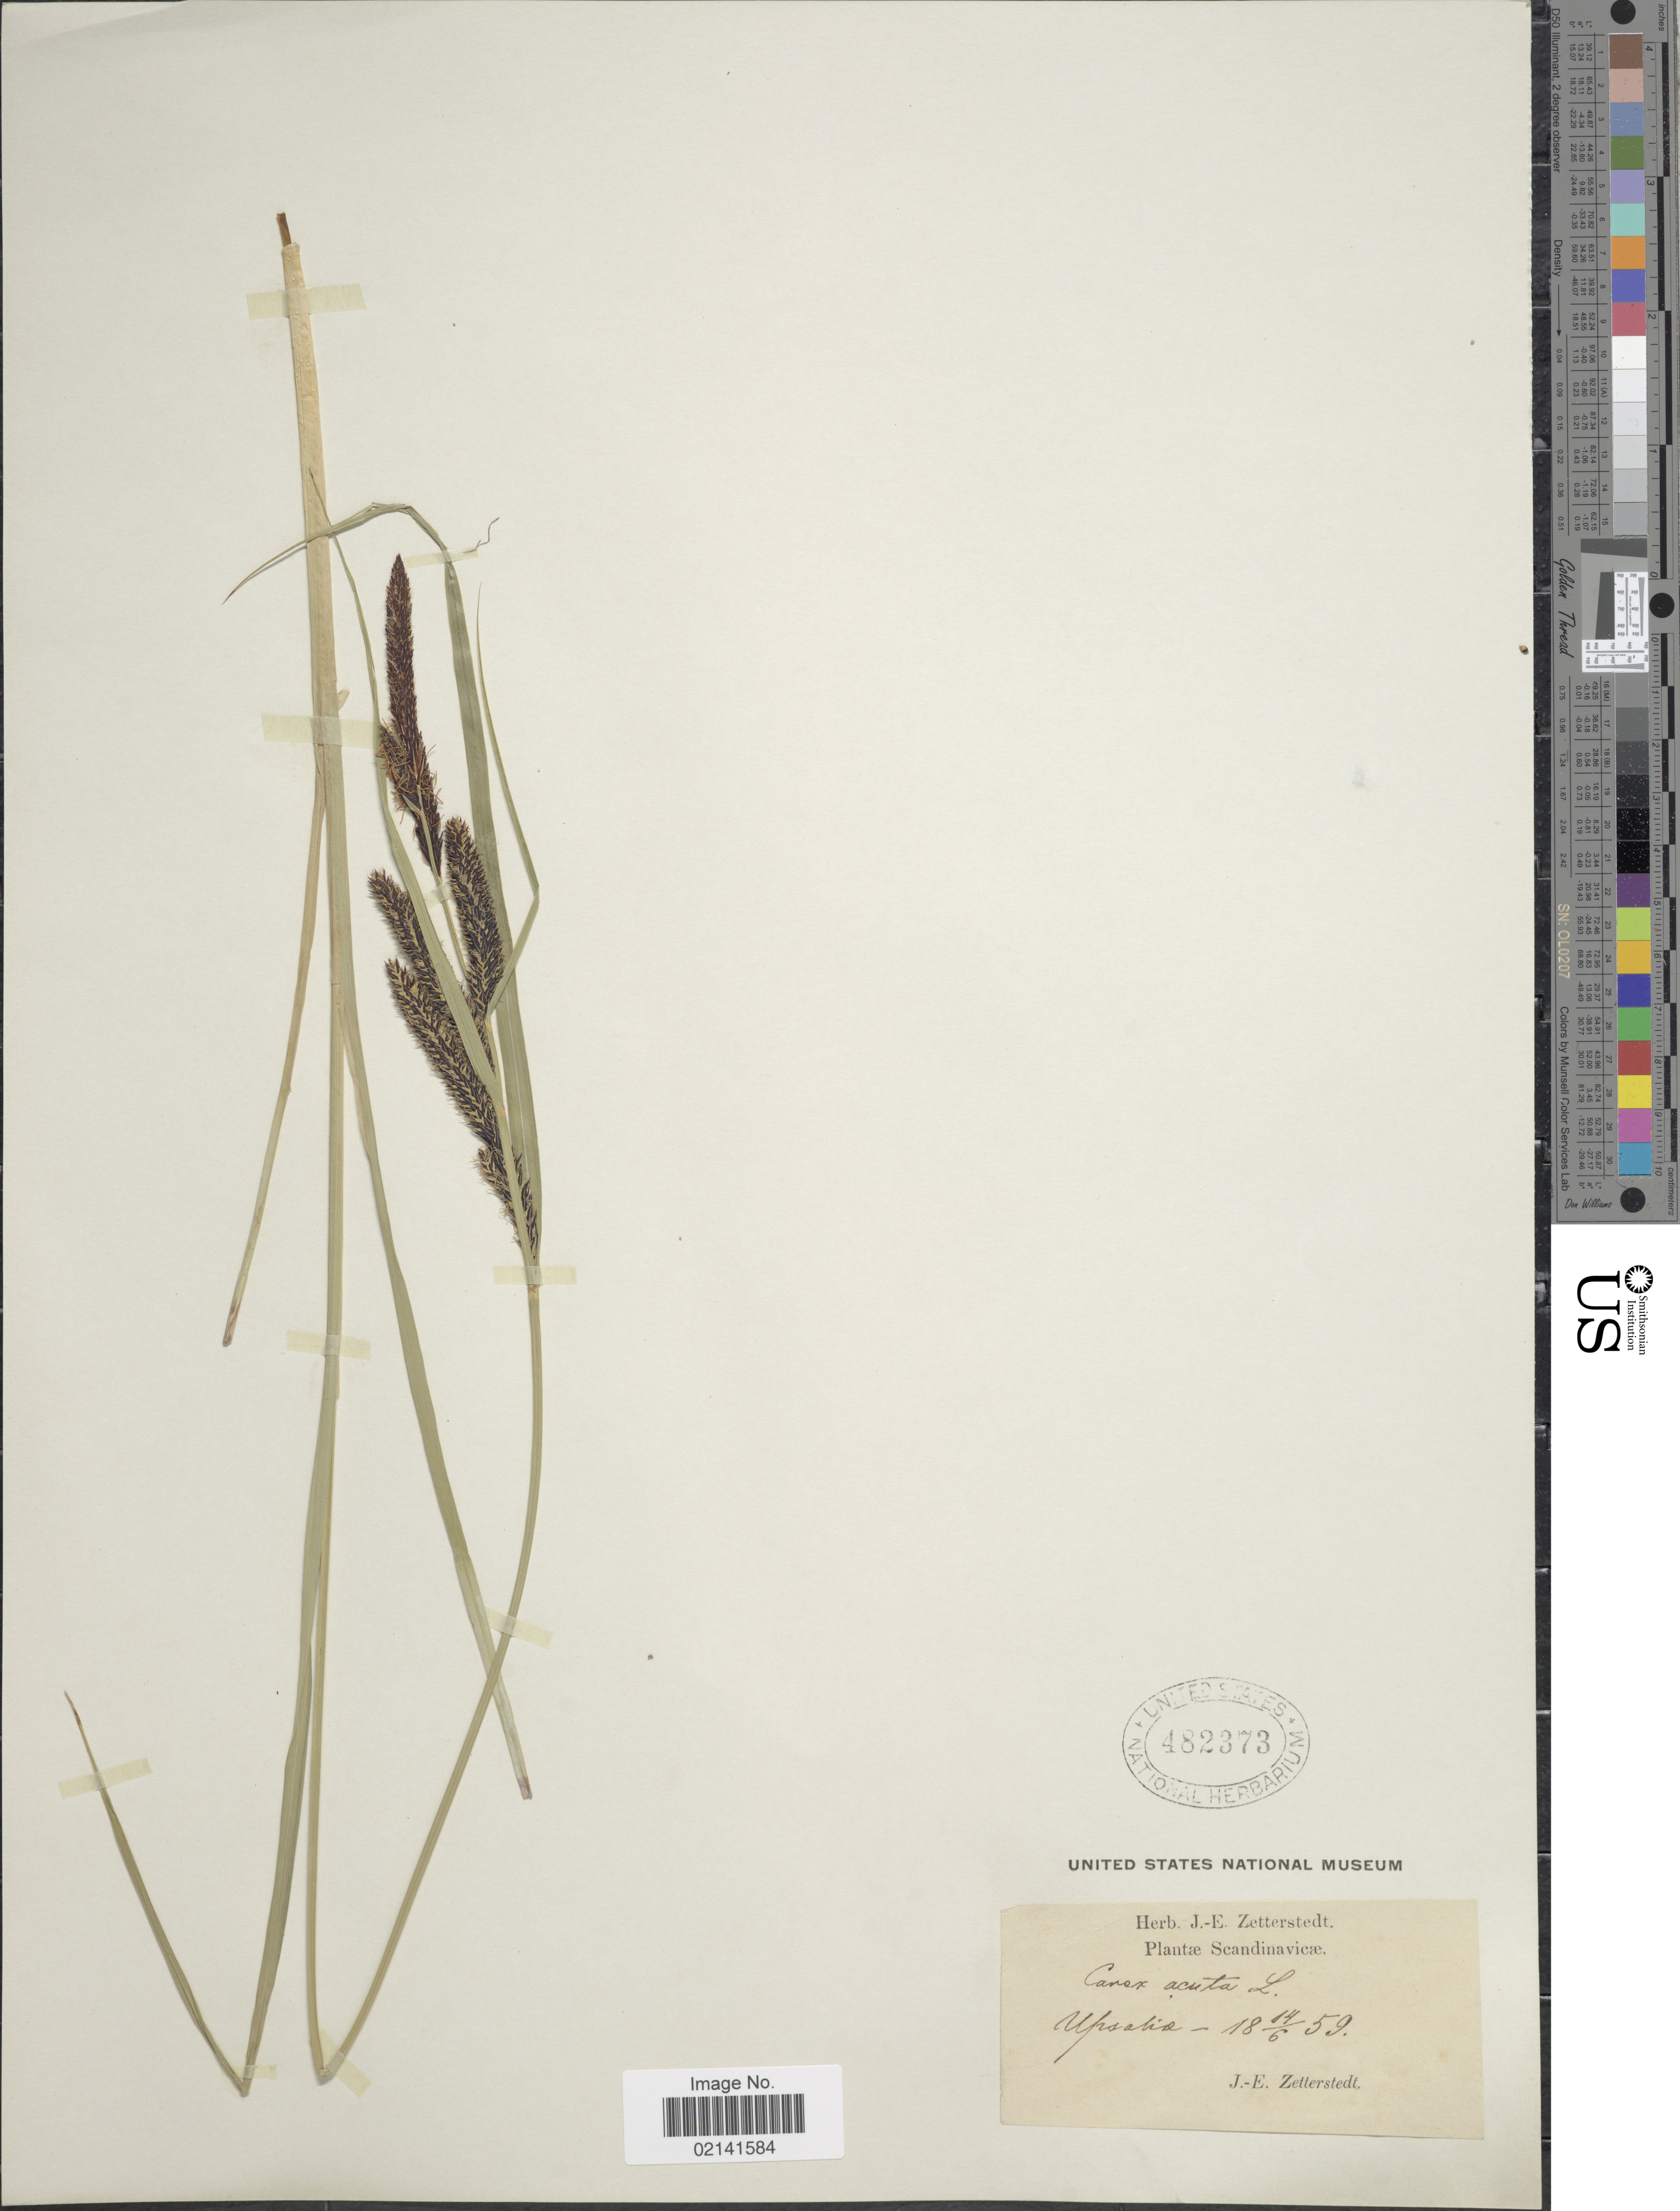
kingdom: Plantae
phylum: Tracheophyta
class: Liliopsida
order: Poales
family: Cyperaceae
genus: Carex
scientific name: Carex acuta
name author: L.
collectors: J.E. Zetterstedt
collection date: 1859-06-14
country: Sweden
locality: Scandinavicae, Upsalia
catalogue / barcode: US 482373